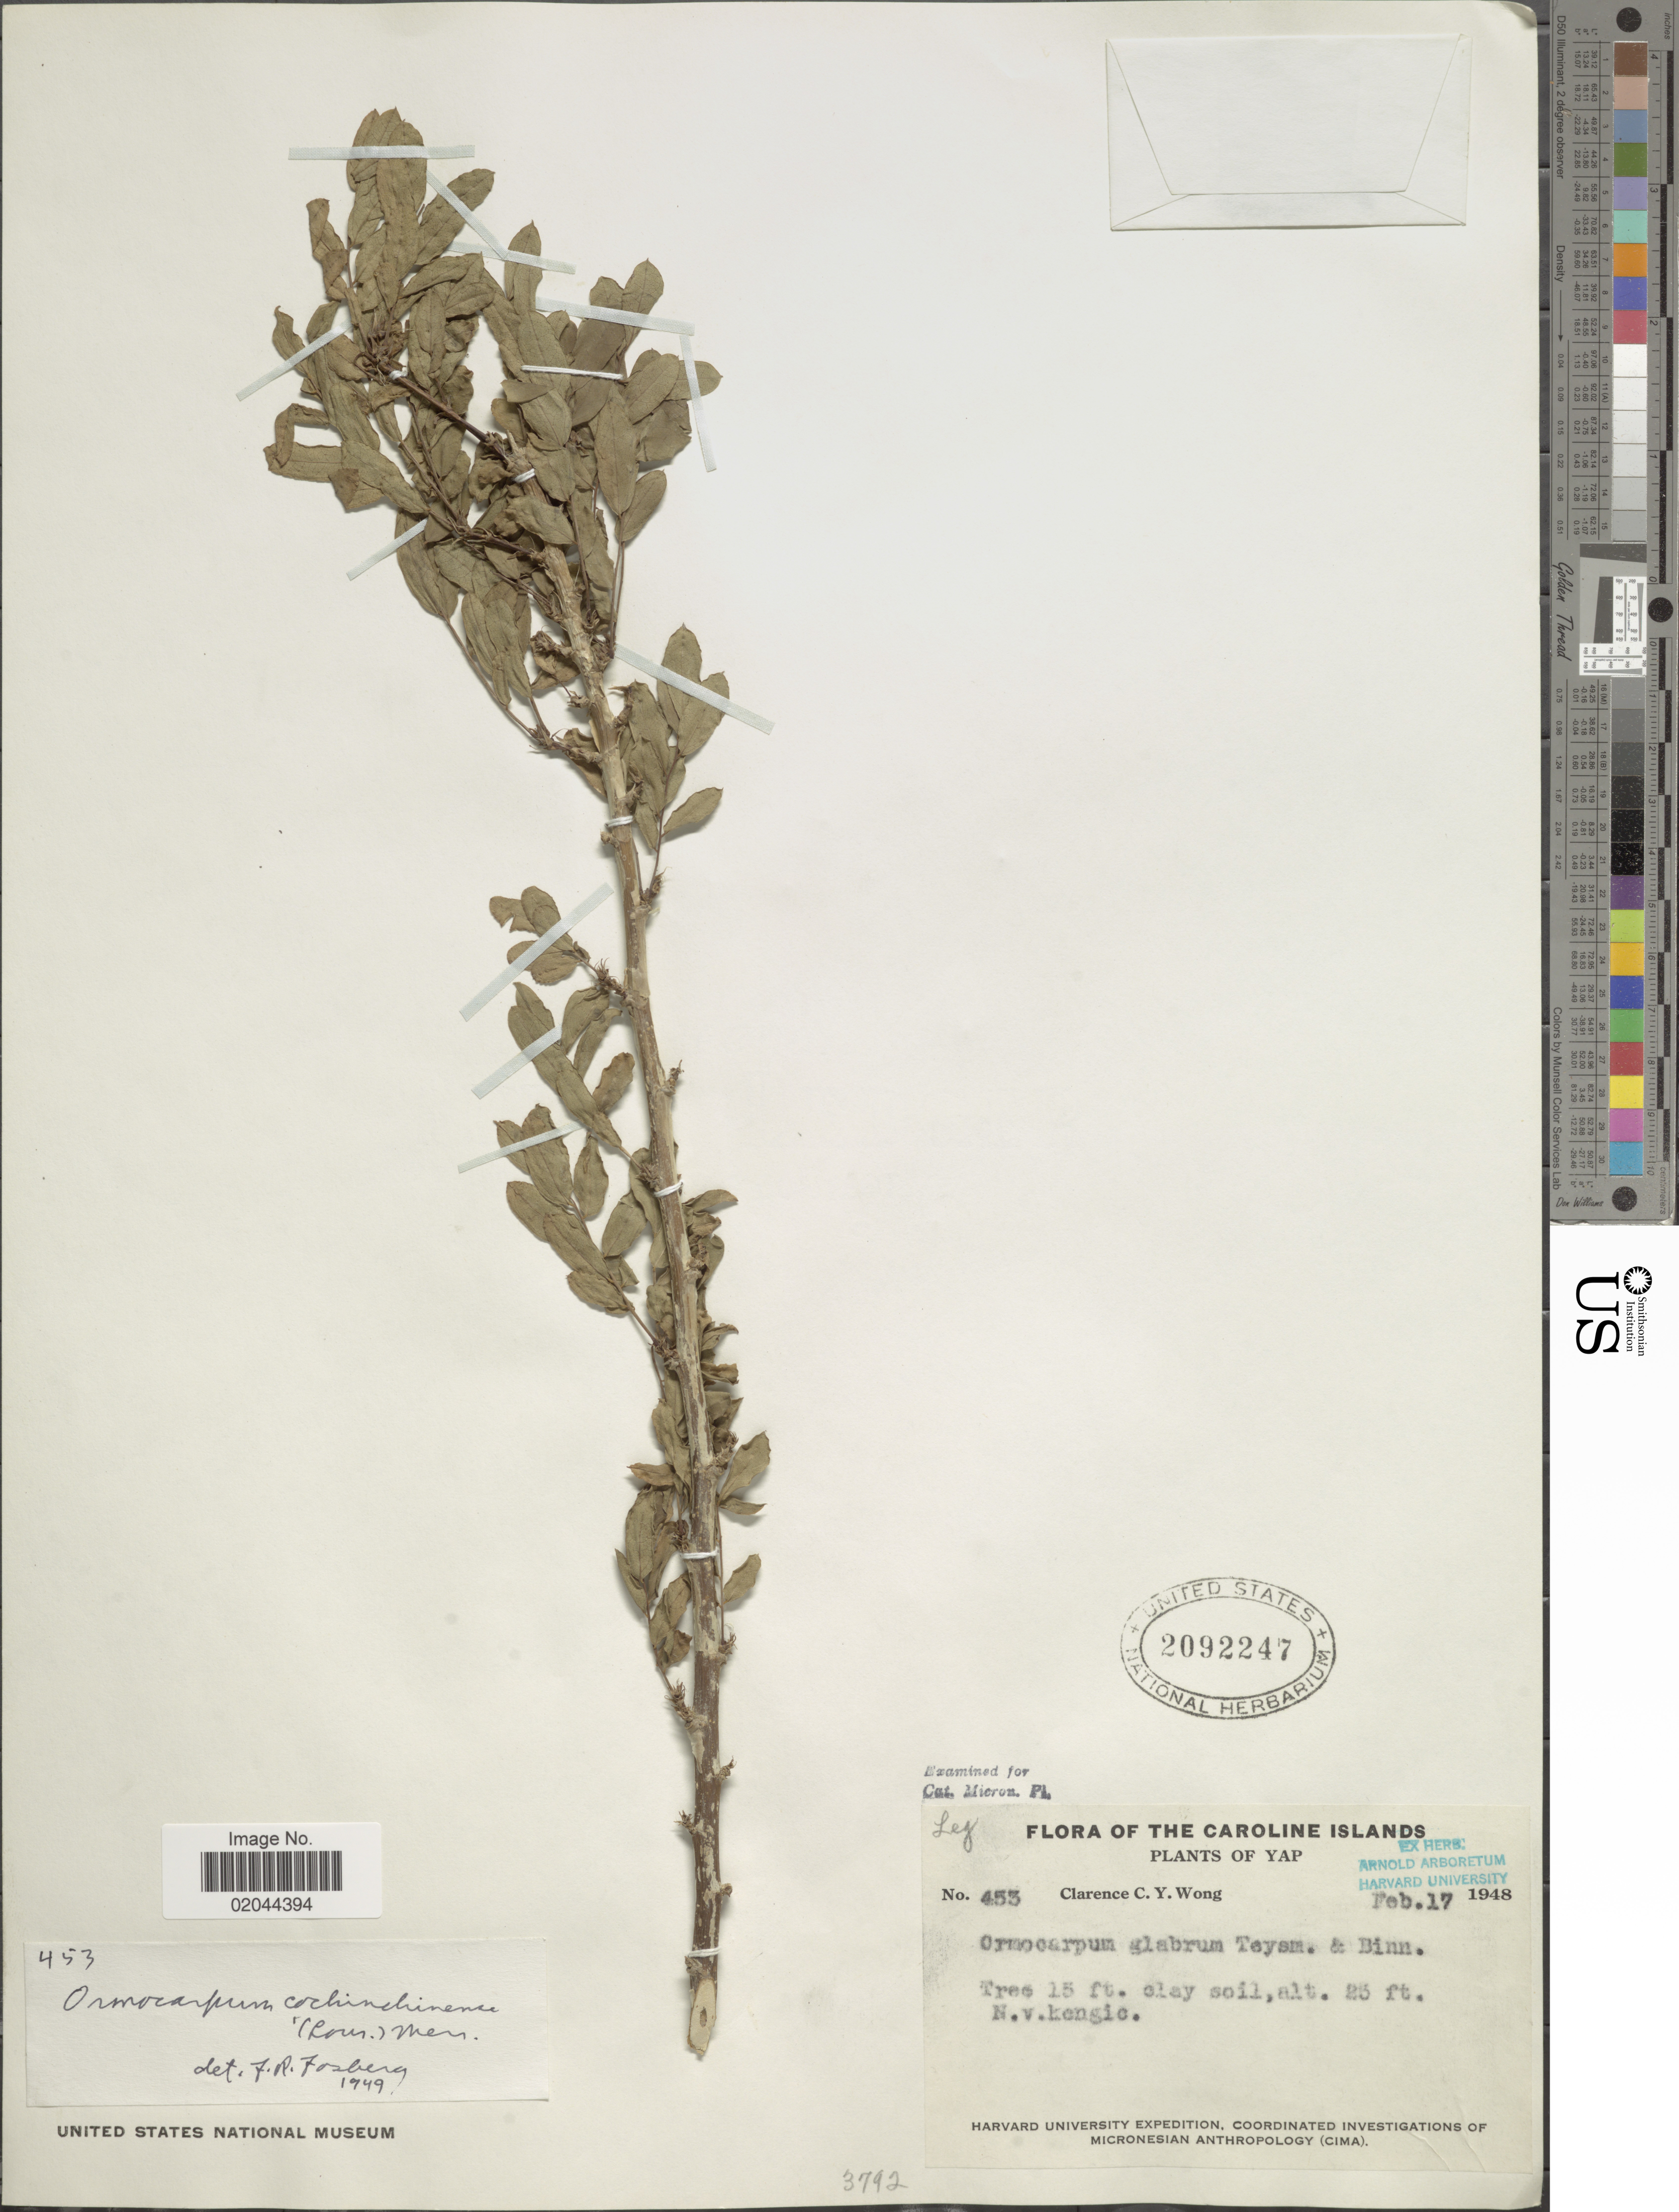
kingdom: Plantae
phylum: Tracheophyta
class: Magnoliopsida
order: Fabales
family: Fabaceae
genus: Ormocarpum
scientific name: Ormocarpum cochinchinense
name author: (Lour.) Merr.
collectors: C. Y. C. Wong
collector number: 453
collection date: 1948-02-17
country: Micronesia, Federated States of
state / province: Yap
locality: The Caroline Islands, N.v. kengic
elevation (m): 8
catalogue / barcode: US 2092247